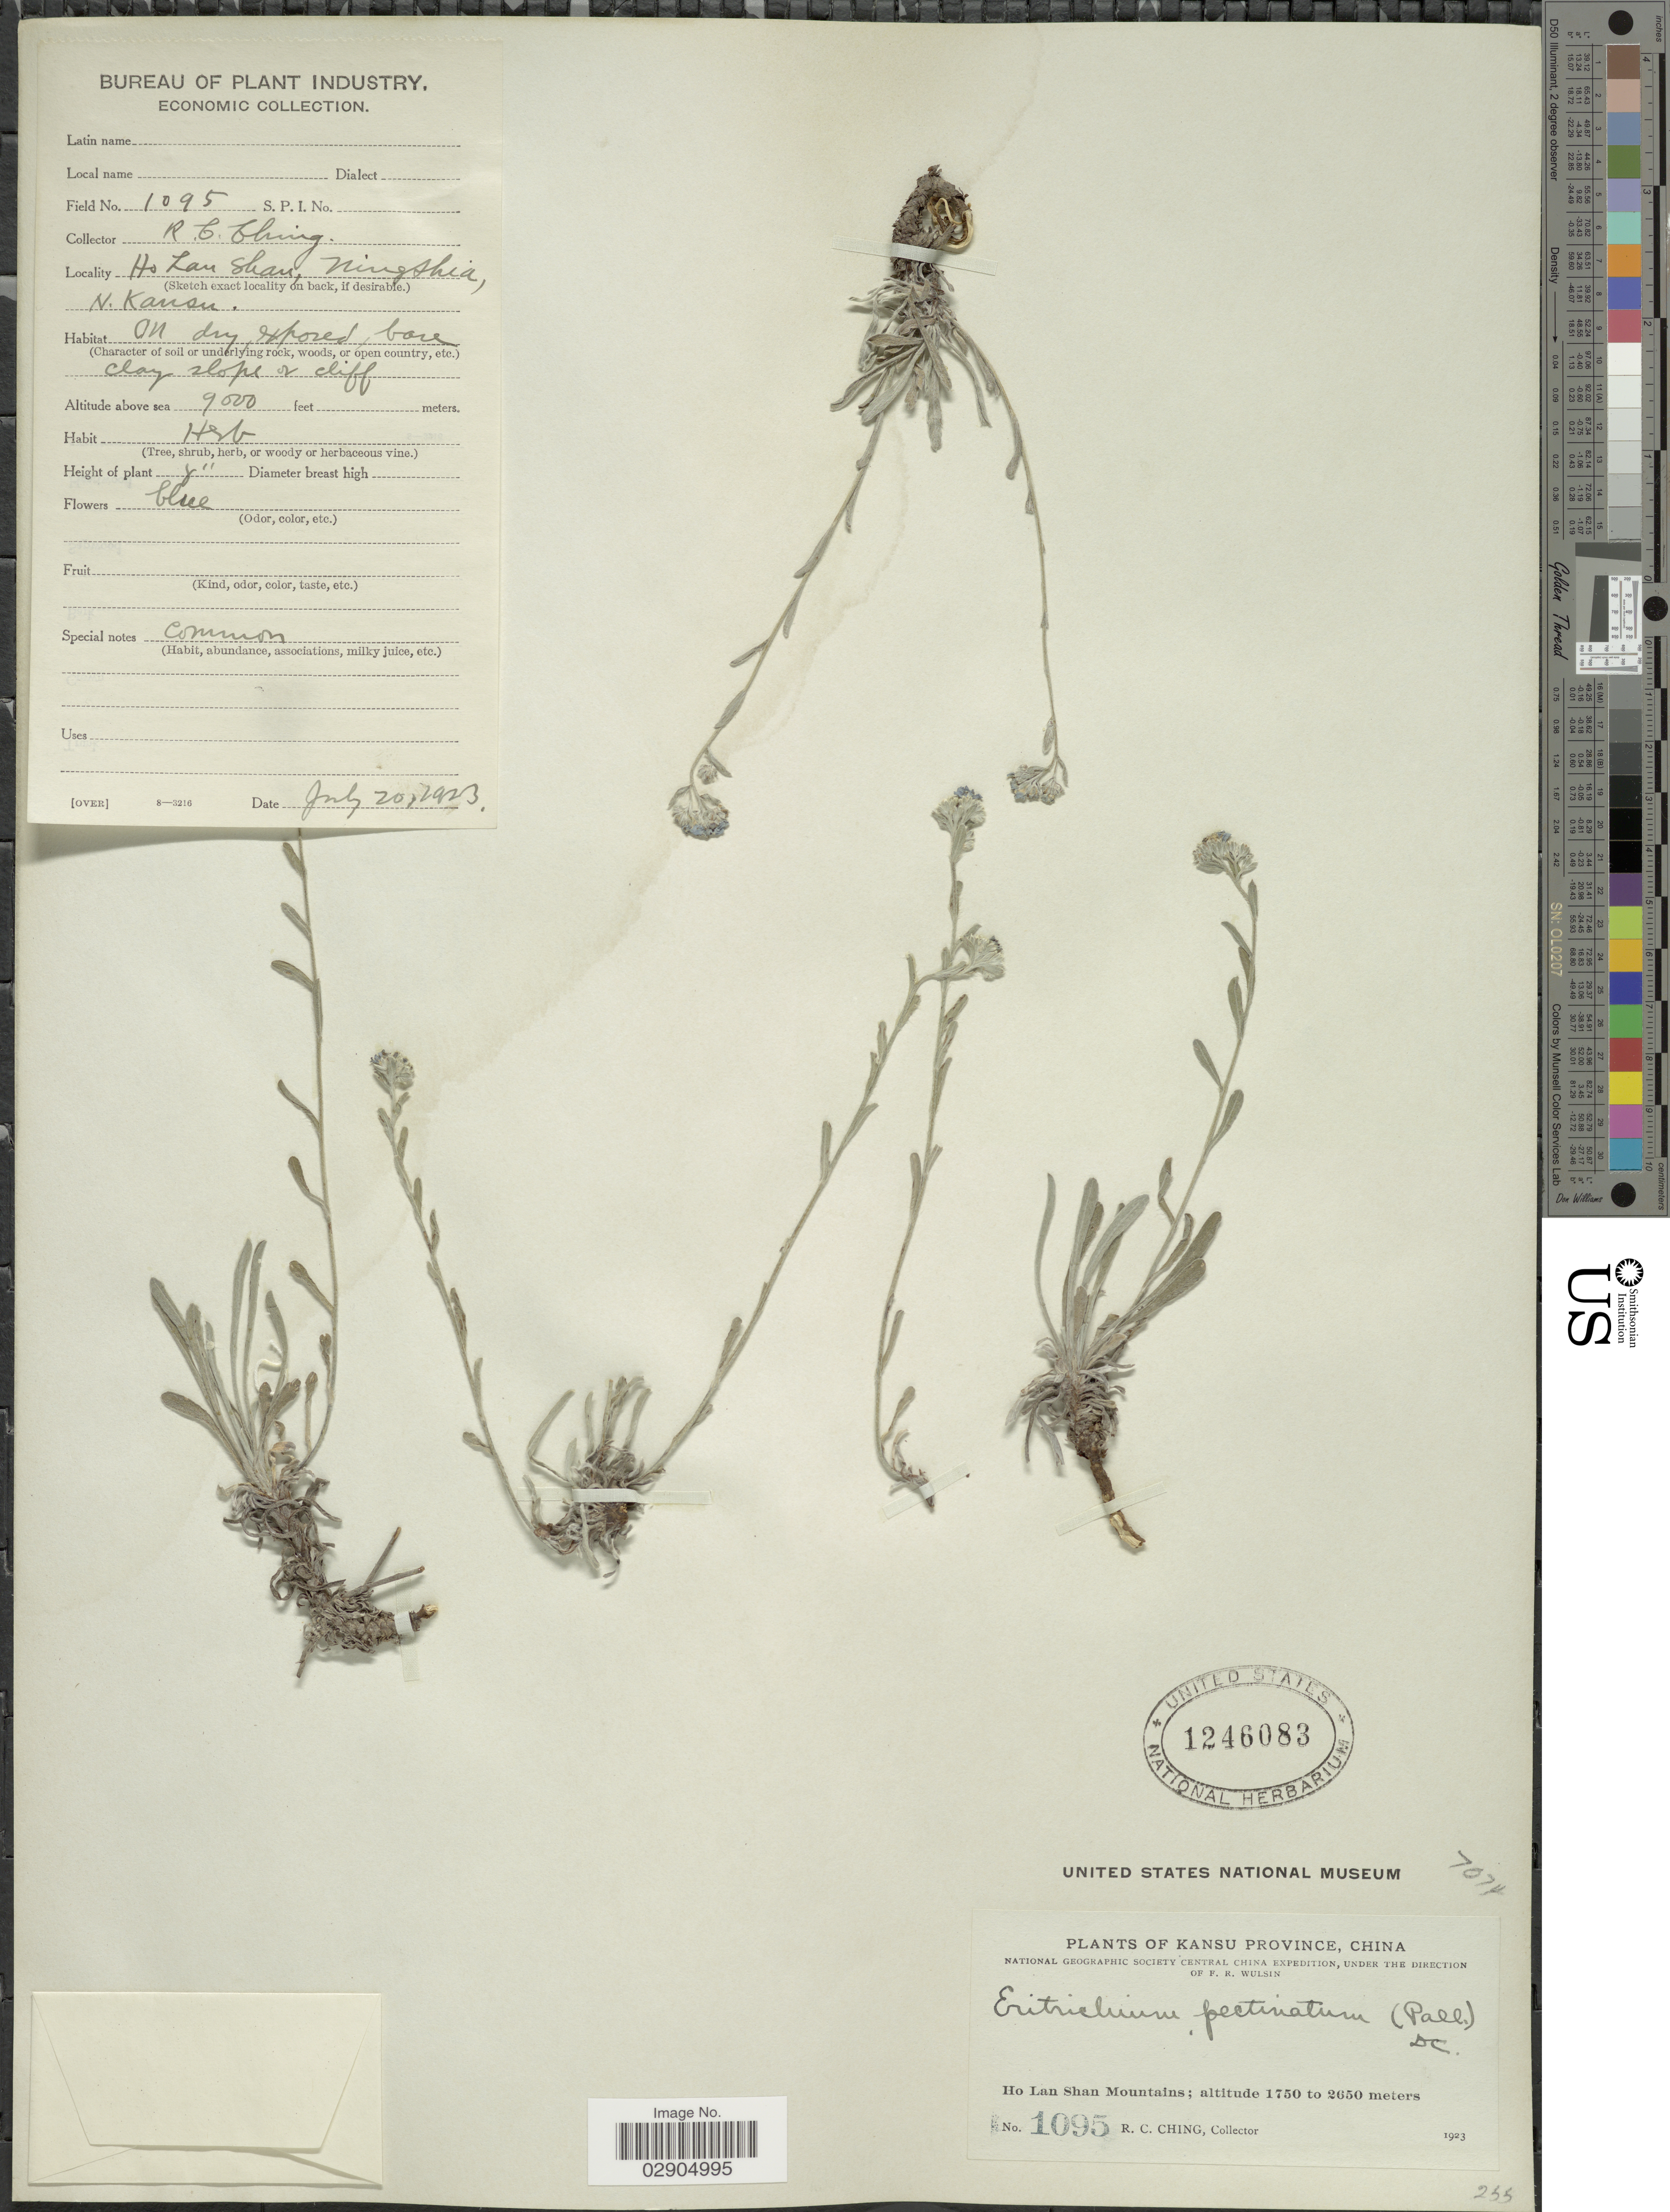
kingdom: Plantae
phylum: Tracheophyta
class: Magnoliopsida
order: Boraginales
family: Boraginaceae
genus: Eritrichium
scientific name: Eritrichium pectinatum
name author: (Pall.) DC.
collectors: R. C. Ching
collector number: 1095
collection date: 1923-07-20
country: China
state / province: Gansu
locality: Kansu Province. Ho Lan Shan Mountains. Ningshia, N. Kansu.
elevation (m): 2743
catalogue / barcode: US 1246083